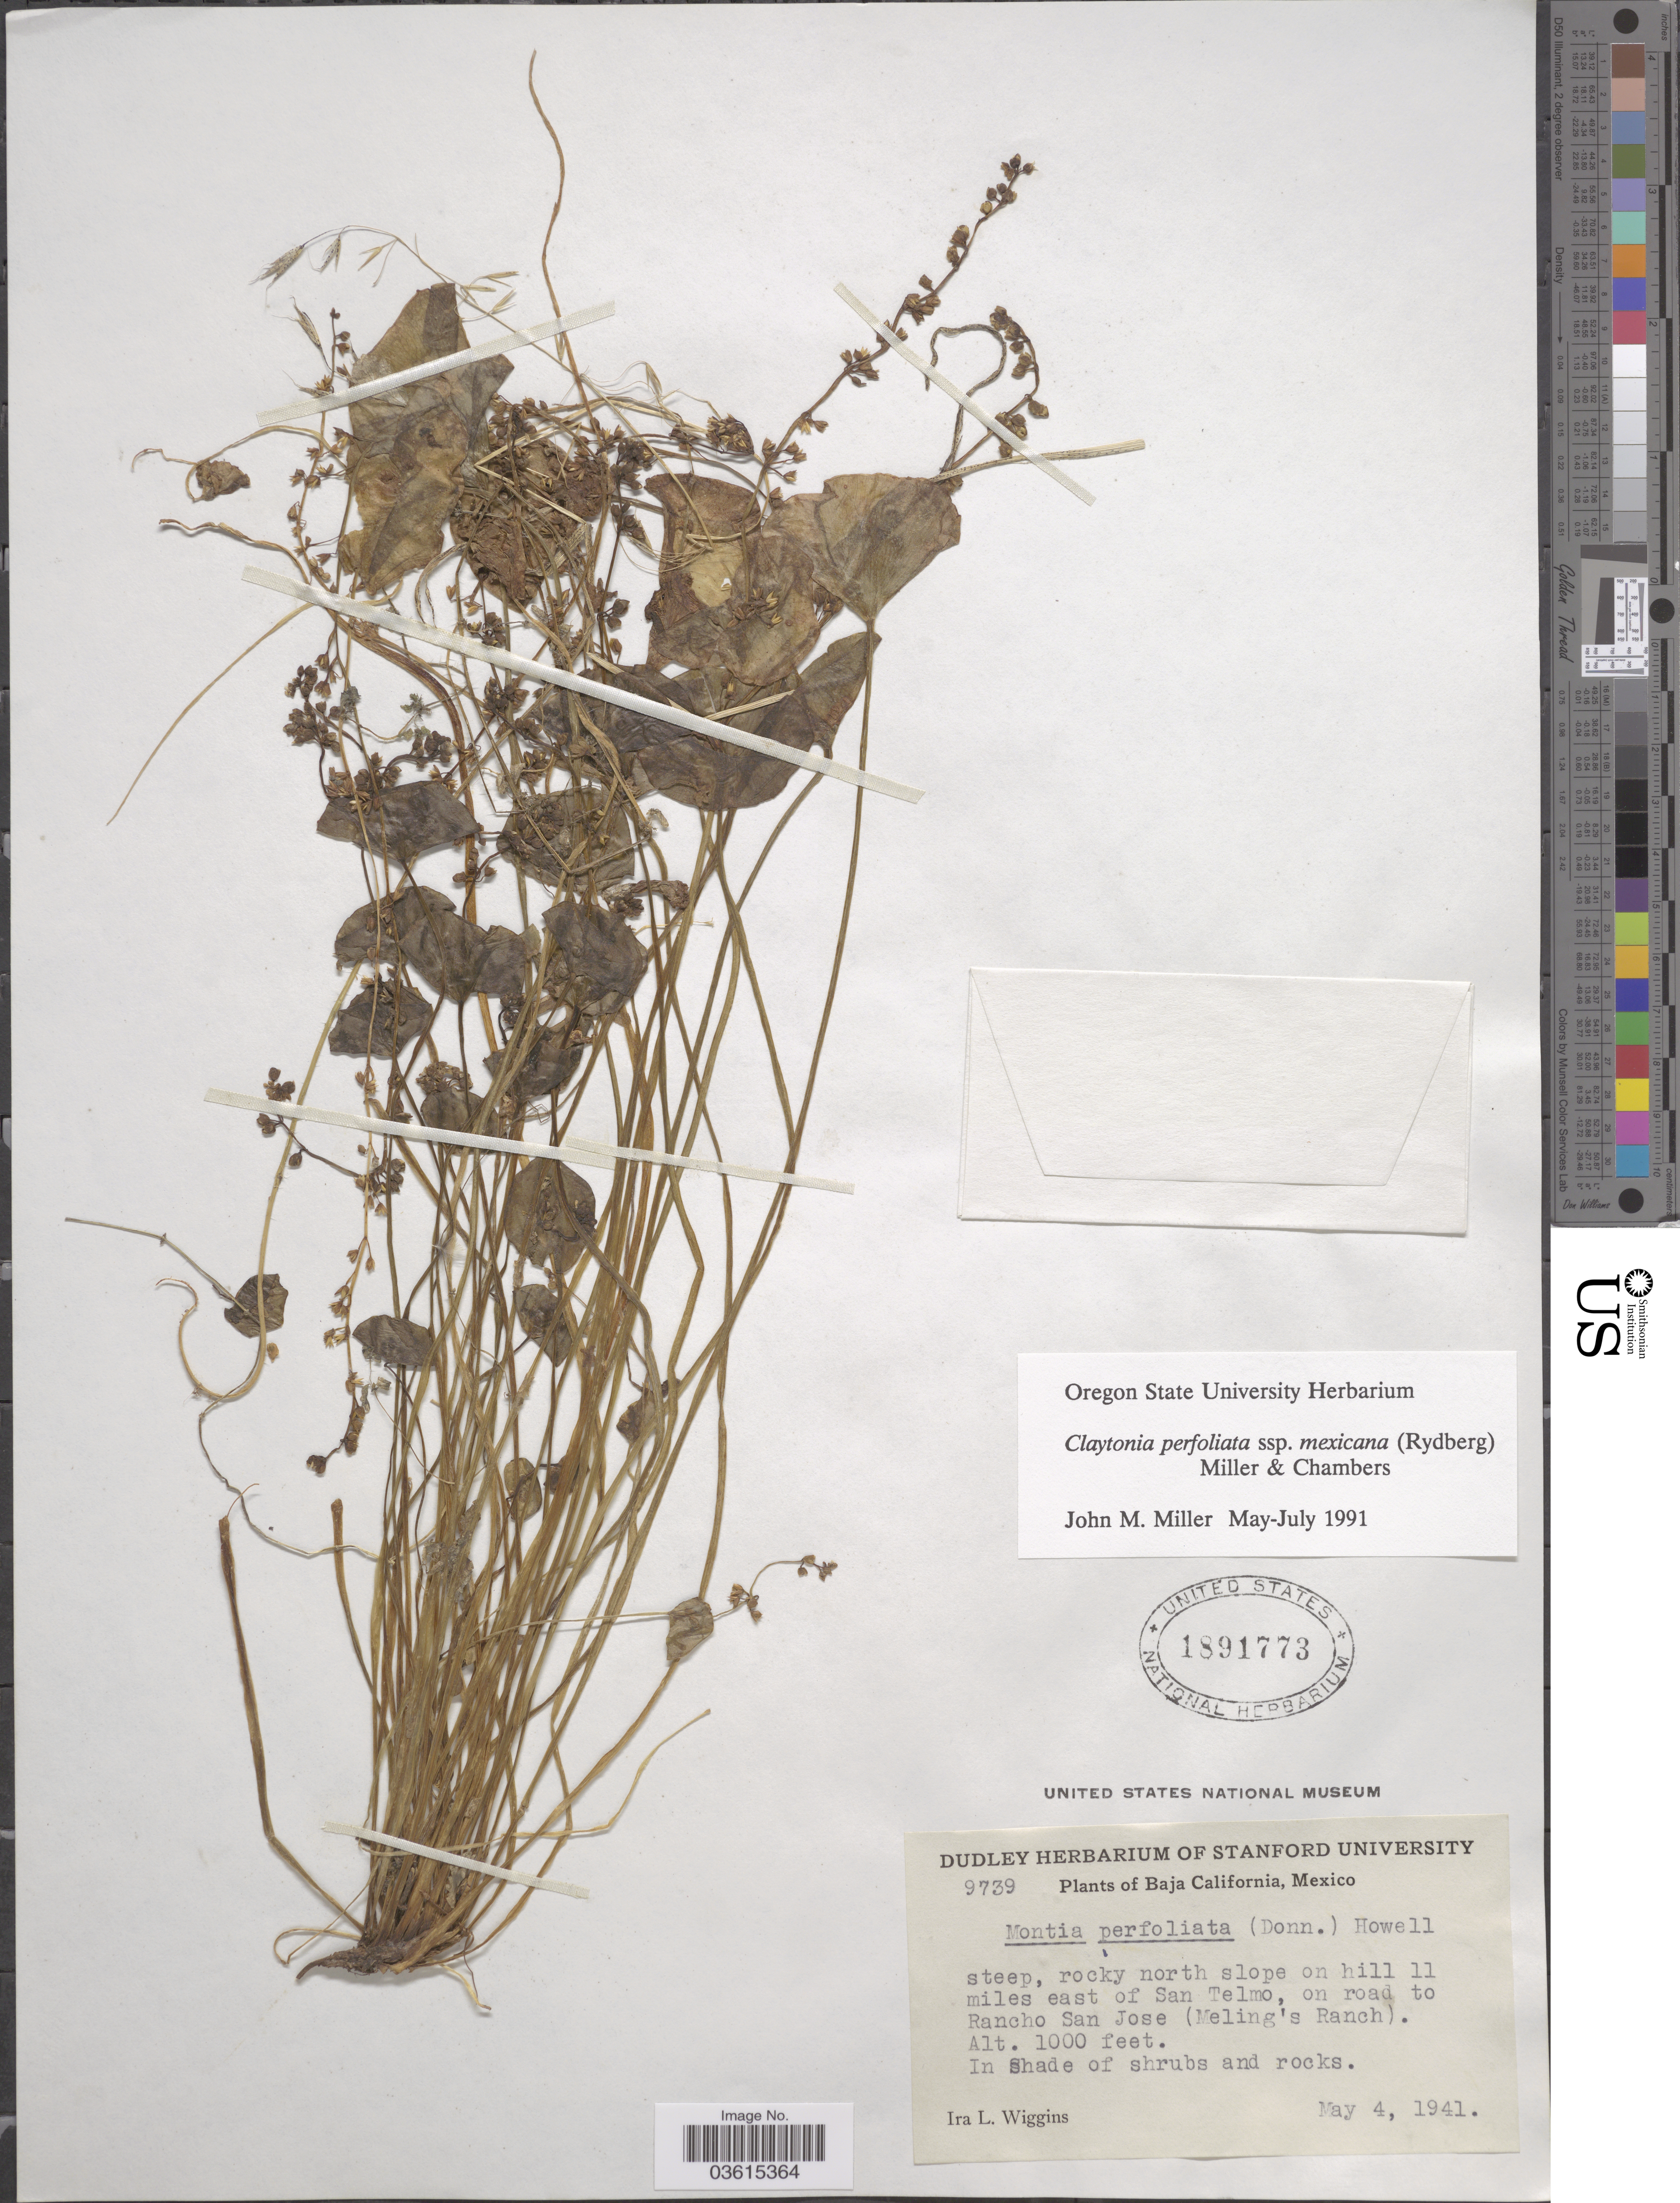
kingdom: Plantae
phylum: Tracheophyta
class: Magnoliopsida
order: Caryophyllales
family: Montiaceae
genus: Claytonia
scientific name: Claytonia perfoliata subsp. mexicana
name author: (Rydb.) Mill. & Chambers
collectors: I. L. Wiggins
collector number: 9739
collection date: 1941-05-04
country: Mexico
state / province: Baja California Norte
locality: On hill 11 miles east of San Telmo, on road to Rancho San Jose (Meling's Ranch).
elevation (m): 305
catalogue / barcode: US 1891773